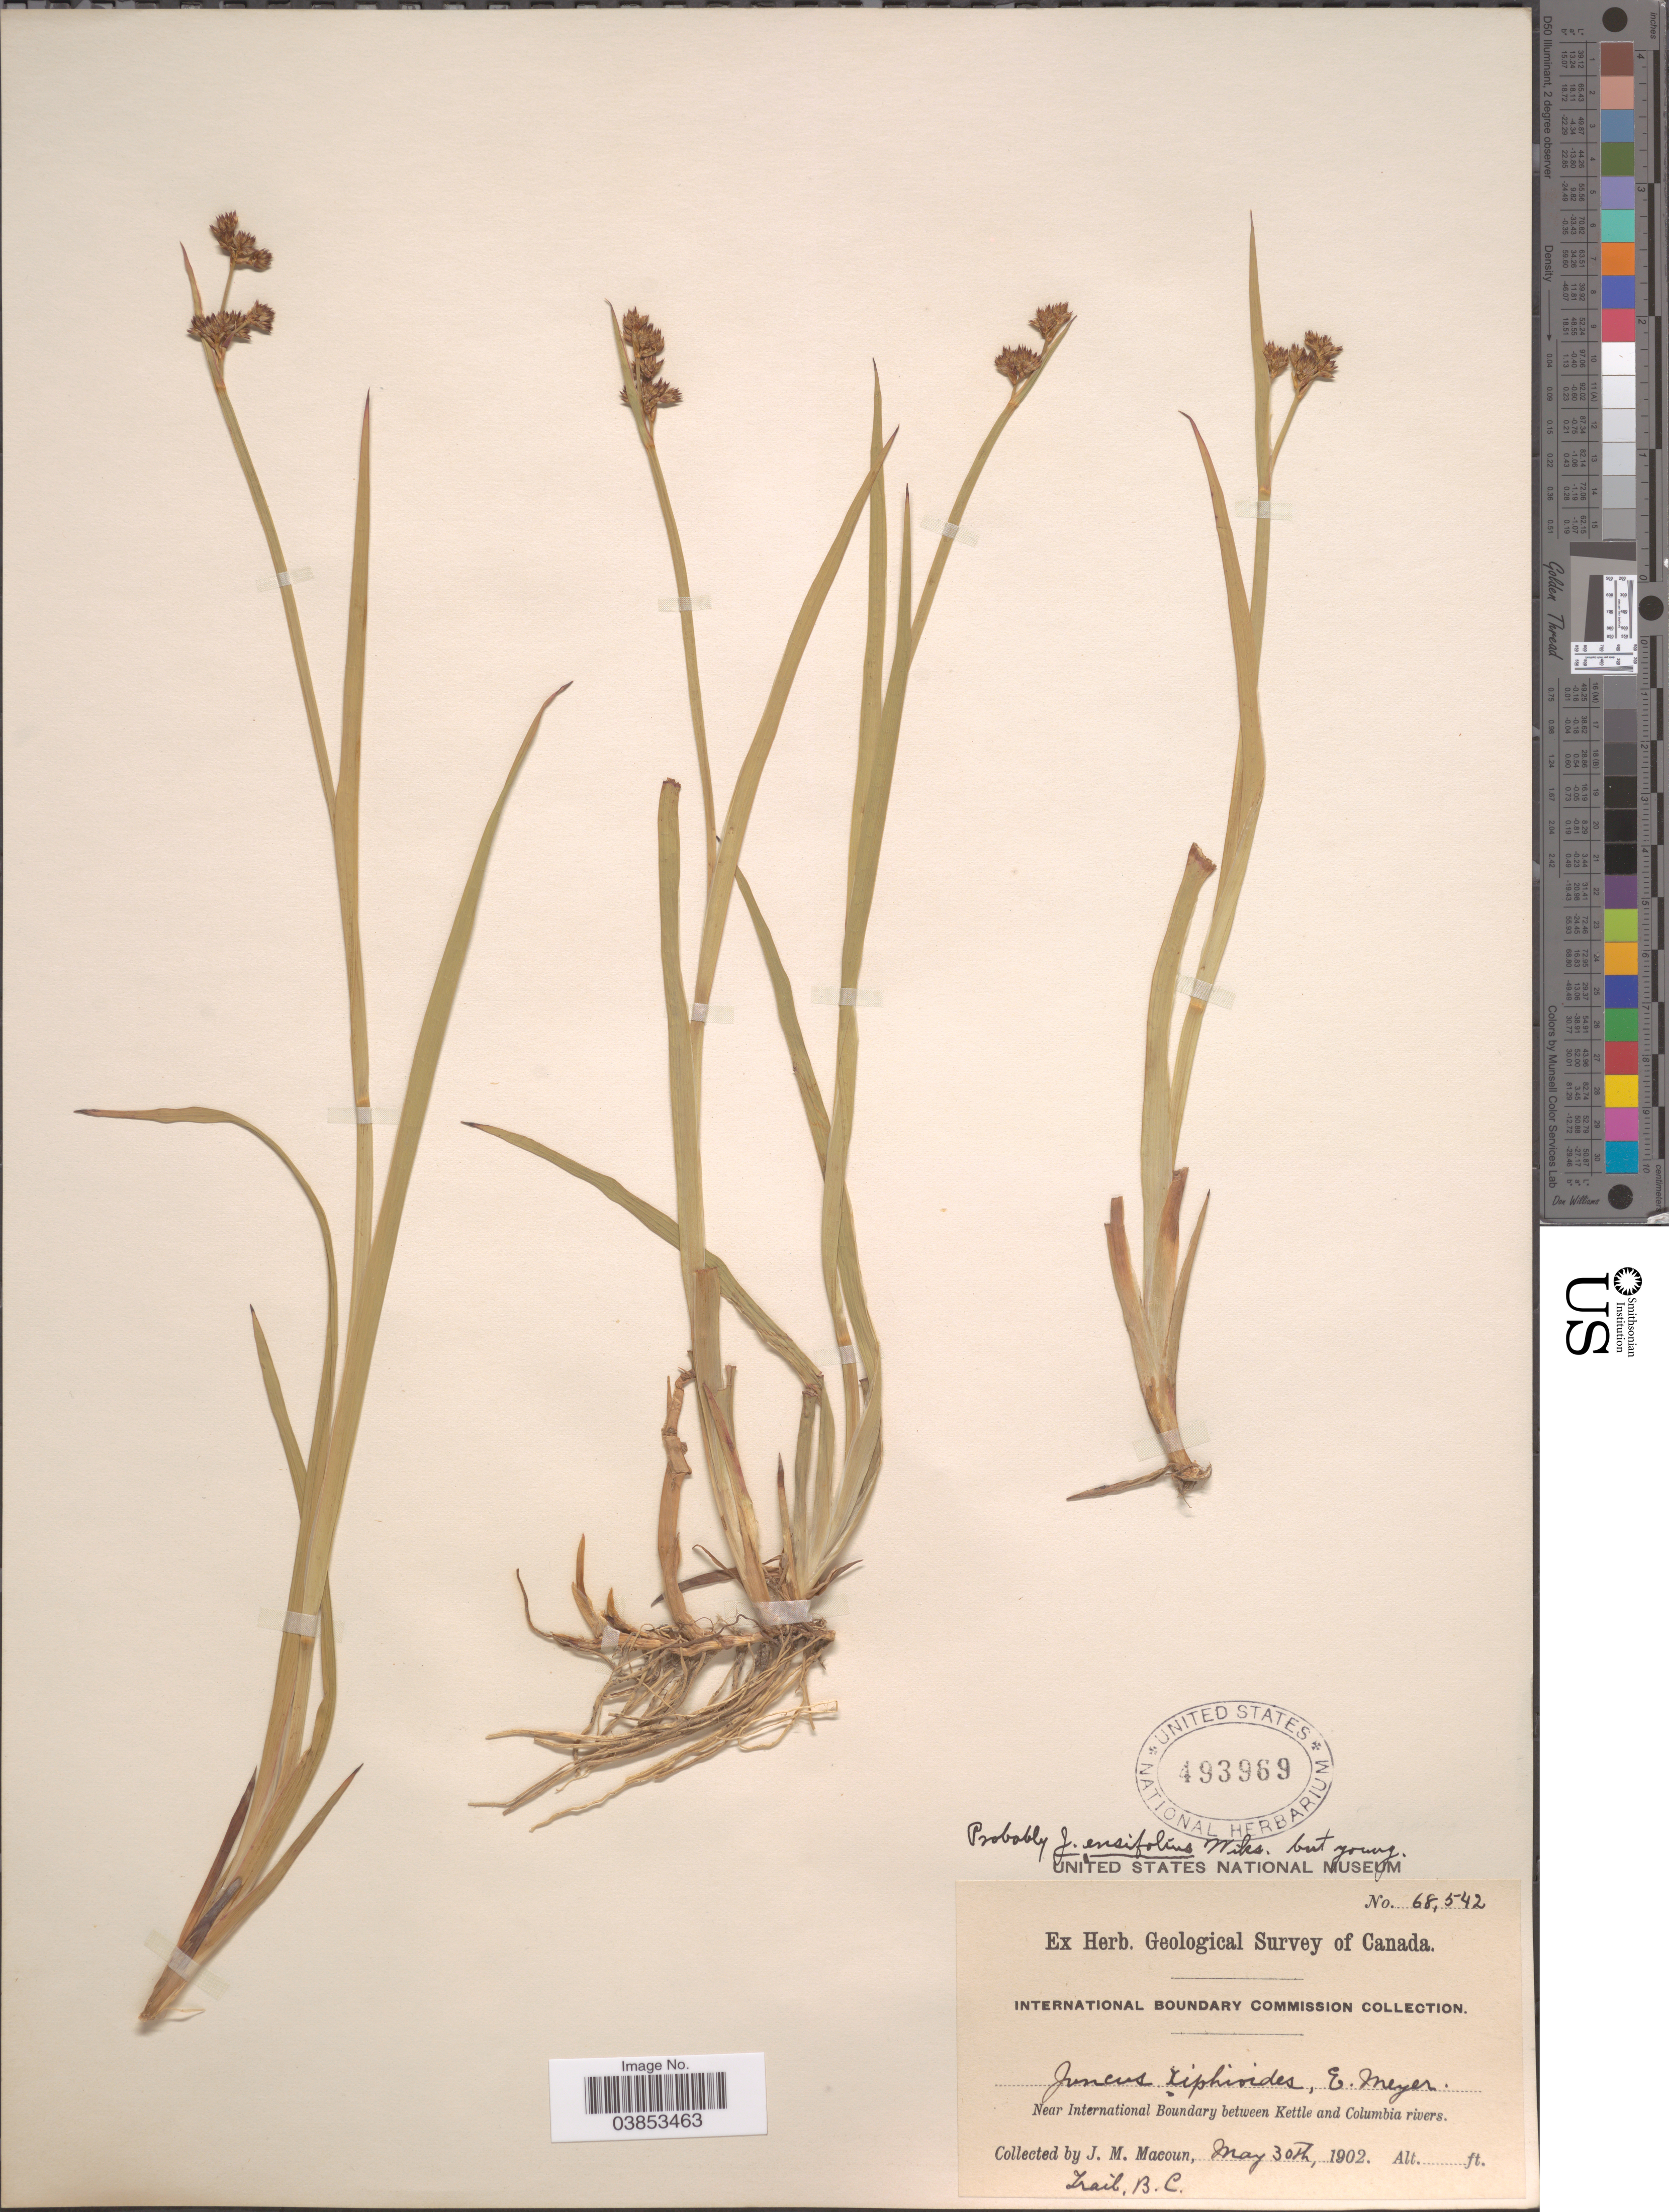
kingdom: Plantae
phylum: Tracheophyta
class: Liliopsida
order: Poales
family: Juncaceae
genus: Juncus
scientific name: Juncus ensifolius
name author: Wikstr.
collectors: J. M. Macoun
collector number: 68542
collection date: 1902-05-30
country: Canada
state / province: British Columbia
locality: Near International Boundary between Kettle and Columbia rivers. Trail, B.C.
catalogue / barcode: US 493969